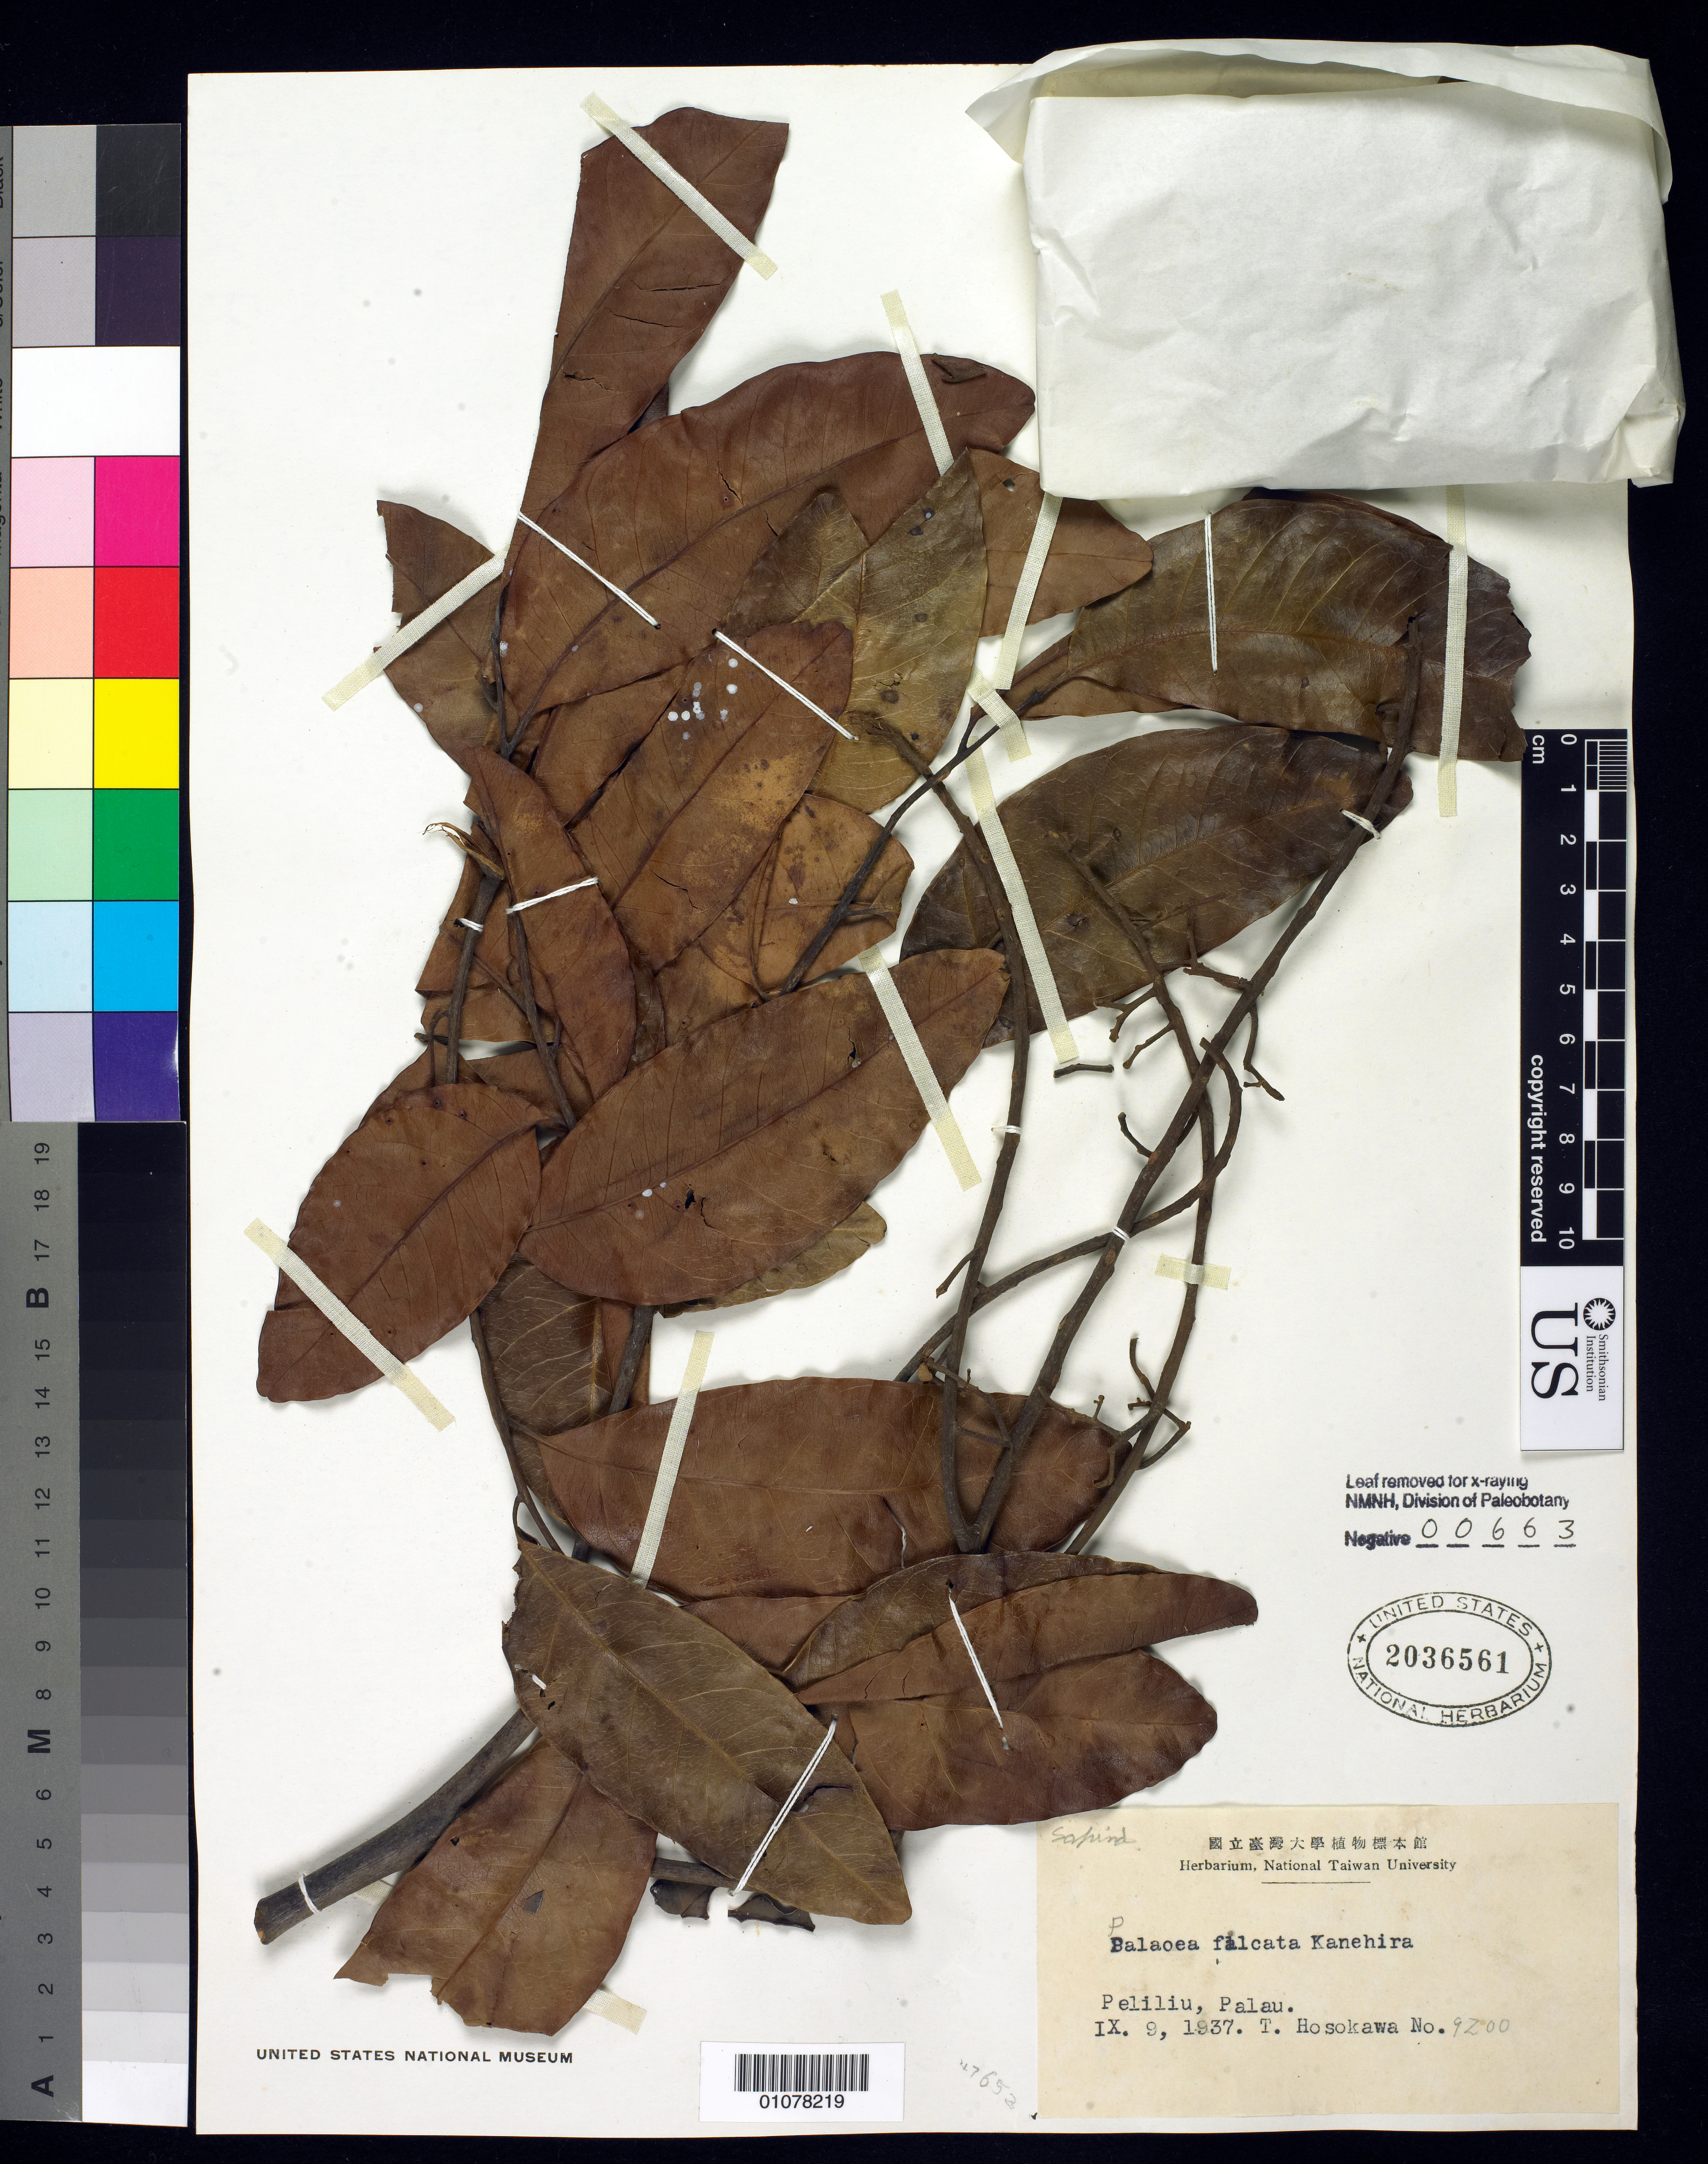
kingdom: Plantae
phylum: Tracheophyta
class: Magnoliopsida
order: Sapindales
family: Sapindaceae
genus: Tristiropsis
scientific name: Tristiropsis acutangula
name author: Radlk.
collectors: T. Hosokawa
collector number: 9200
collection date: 1937-09-09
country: Palau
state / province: Peleliu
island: Beliliou [Peleliu]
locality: Peliliu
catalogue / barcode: US 2036561